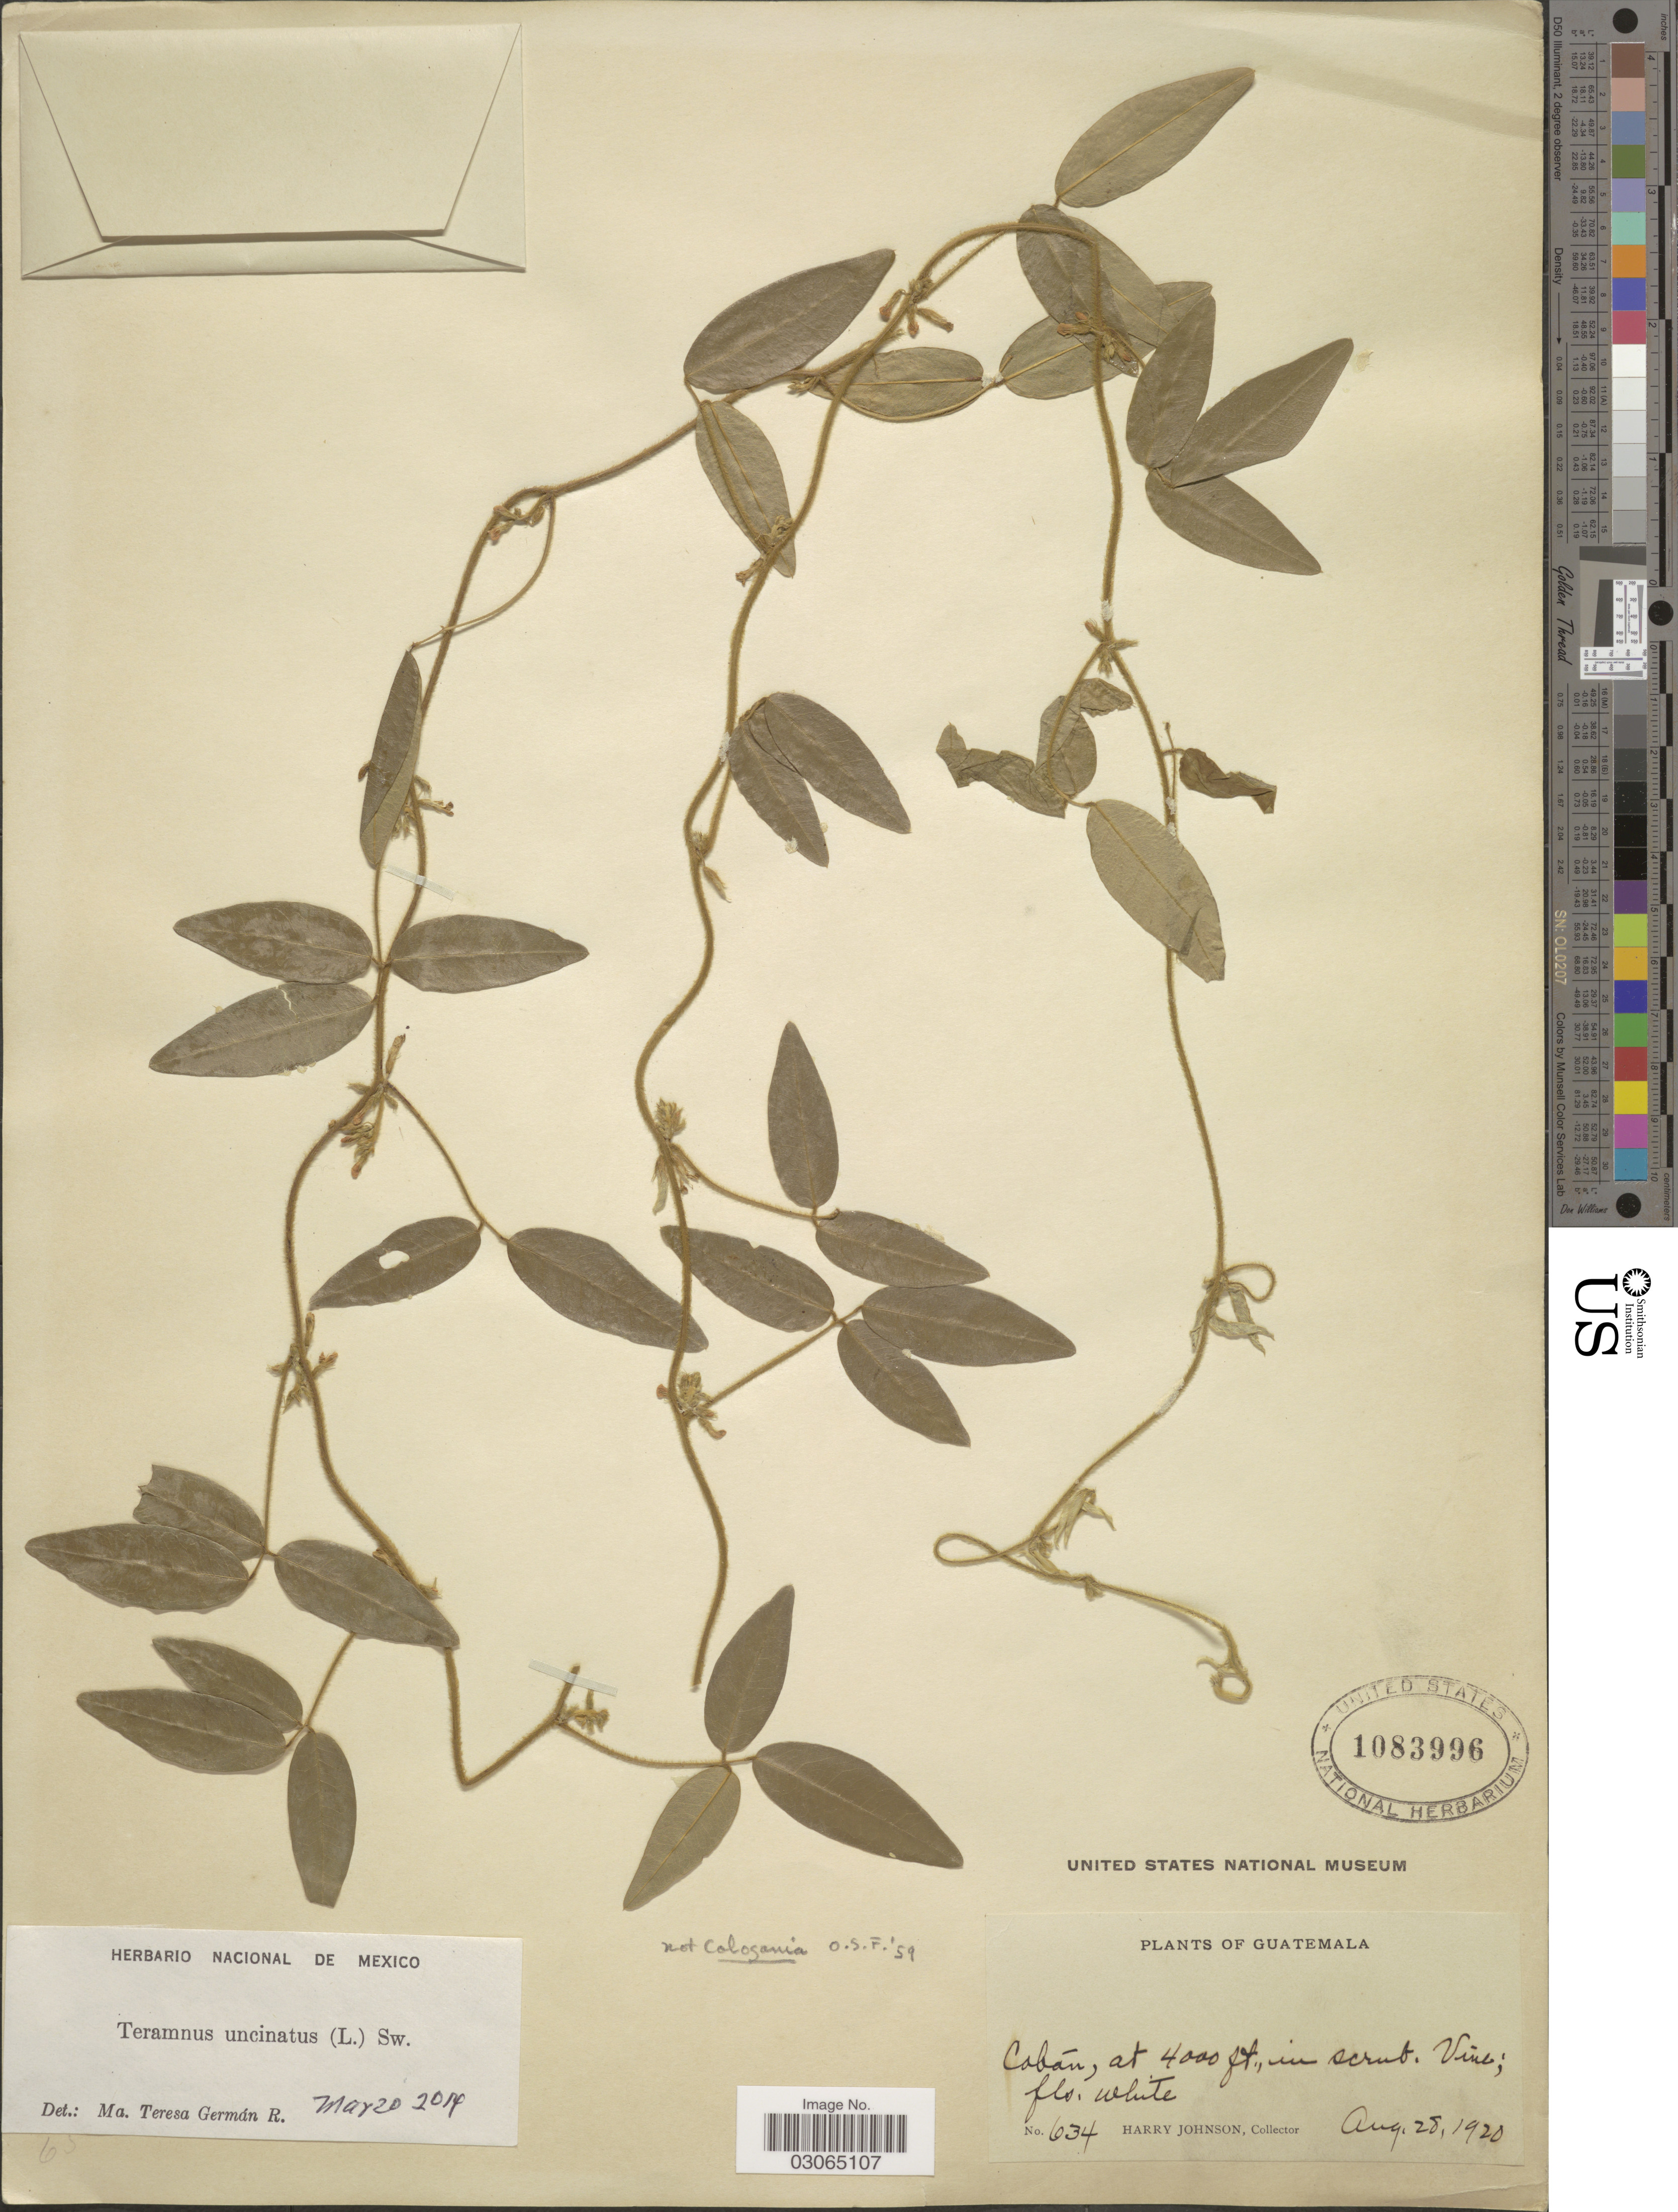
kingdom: Plantae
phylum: Tracheophyta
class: Magnoliopsida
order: Fabales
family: Fabaceae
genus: Teramnus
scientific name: Teramnus uncinatus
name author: (L.) Sw.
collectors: H. Johnson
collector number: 634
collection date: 1920-08-28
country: Guatemala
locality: Cobán.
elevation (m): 1219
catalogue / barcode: US 1083996